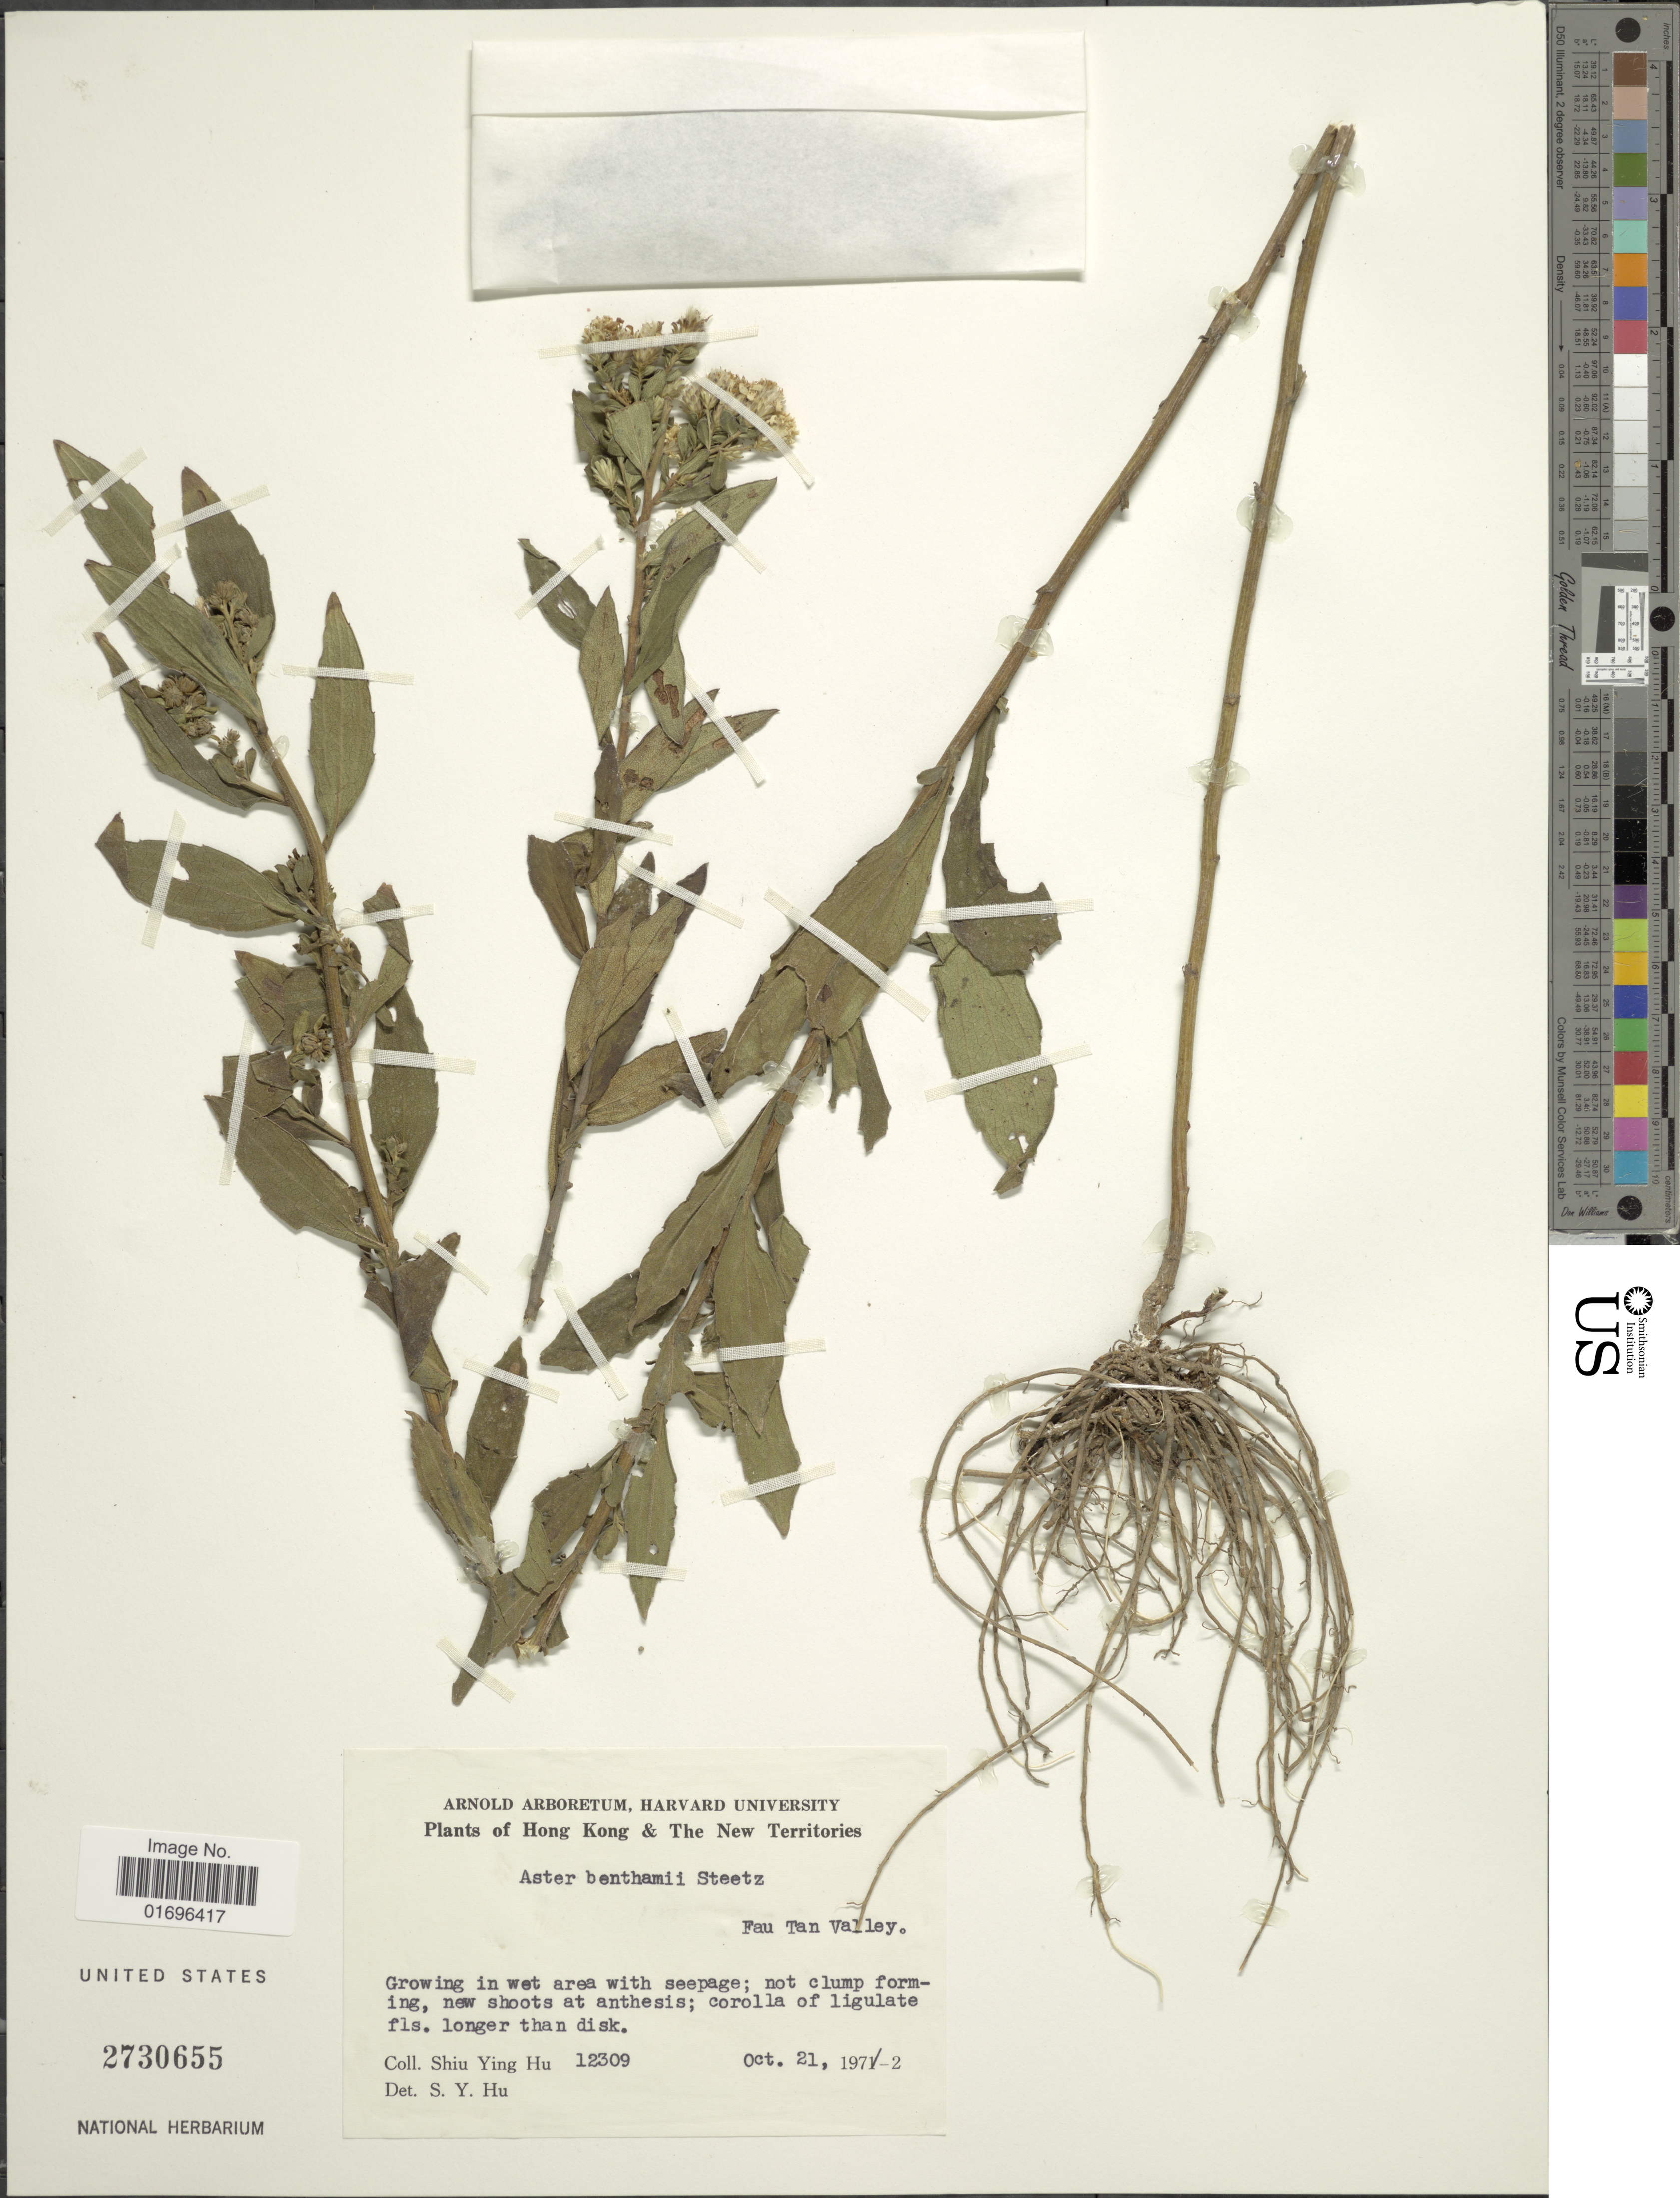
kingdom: Plantae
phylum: Tracheophyta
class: Magnoliopsida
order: Asterales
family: Asteraceae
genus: Aster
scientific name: Aster benthamii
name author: Steetz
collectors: S. Y. Hu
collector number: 12309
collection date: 1972-10-21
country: China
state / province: Hong Kong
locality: Hong Kong & The New Territories. Fau Tan Valley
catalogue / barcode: US 2730655